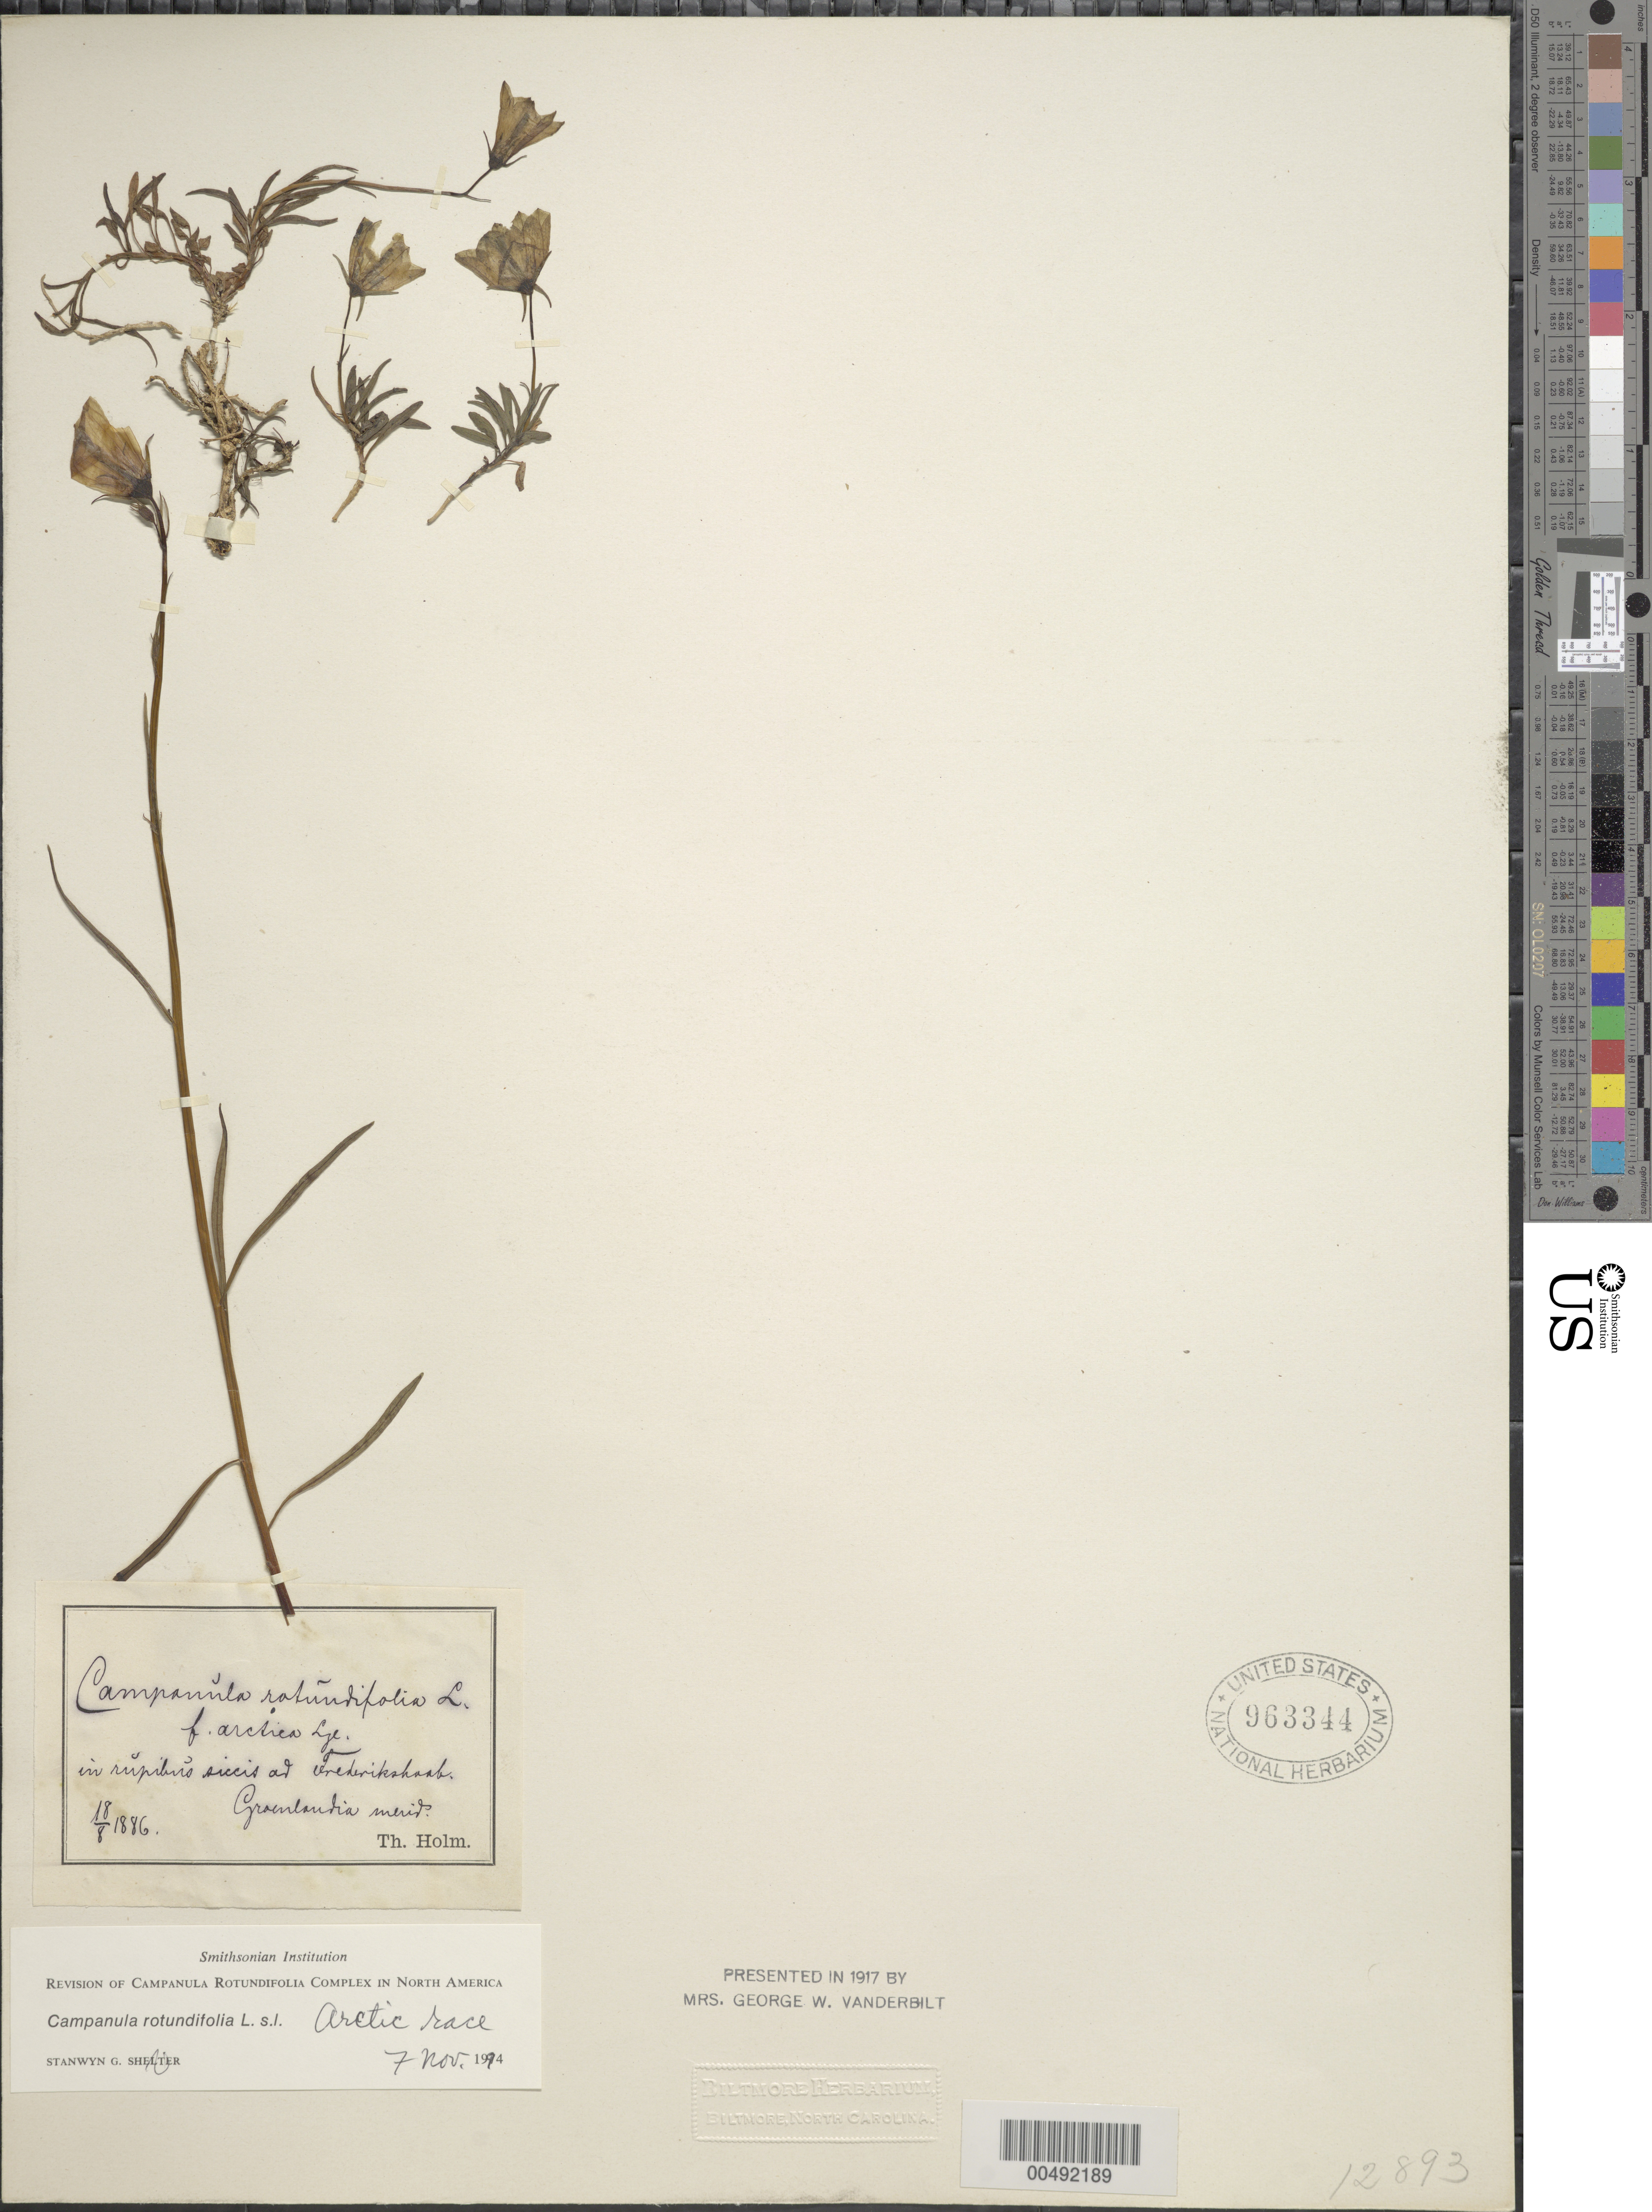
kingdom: Plantae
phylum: Tracheophyta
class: Magnoliopsida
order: Asterales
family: Campanulaceae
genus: Campanula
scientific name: Campanula rotundifolia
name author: L.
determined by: Shetler, Stanwyn G., (US), NMNH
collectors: T. Holm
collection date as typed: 18 Aug 1886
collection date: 1886-08-18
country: Greenland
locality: Groenlandia merids, [southern Greenland], in rùpibûs siccit ad Frederikshaab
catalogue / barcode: US 963344